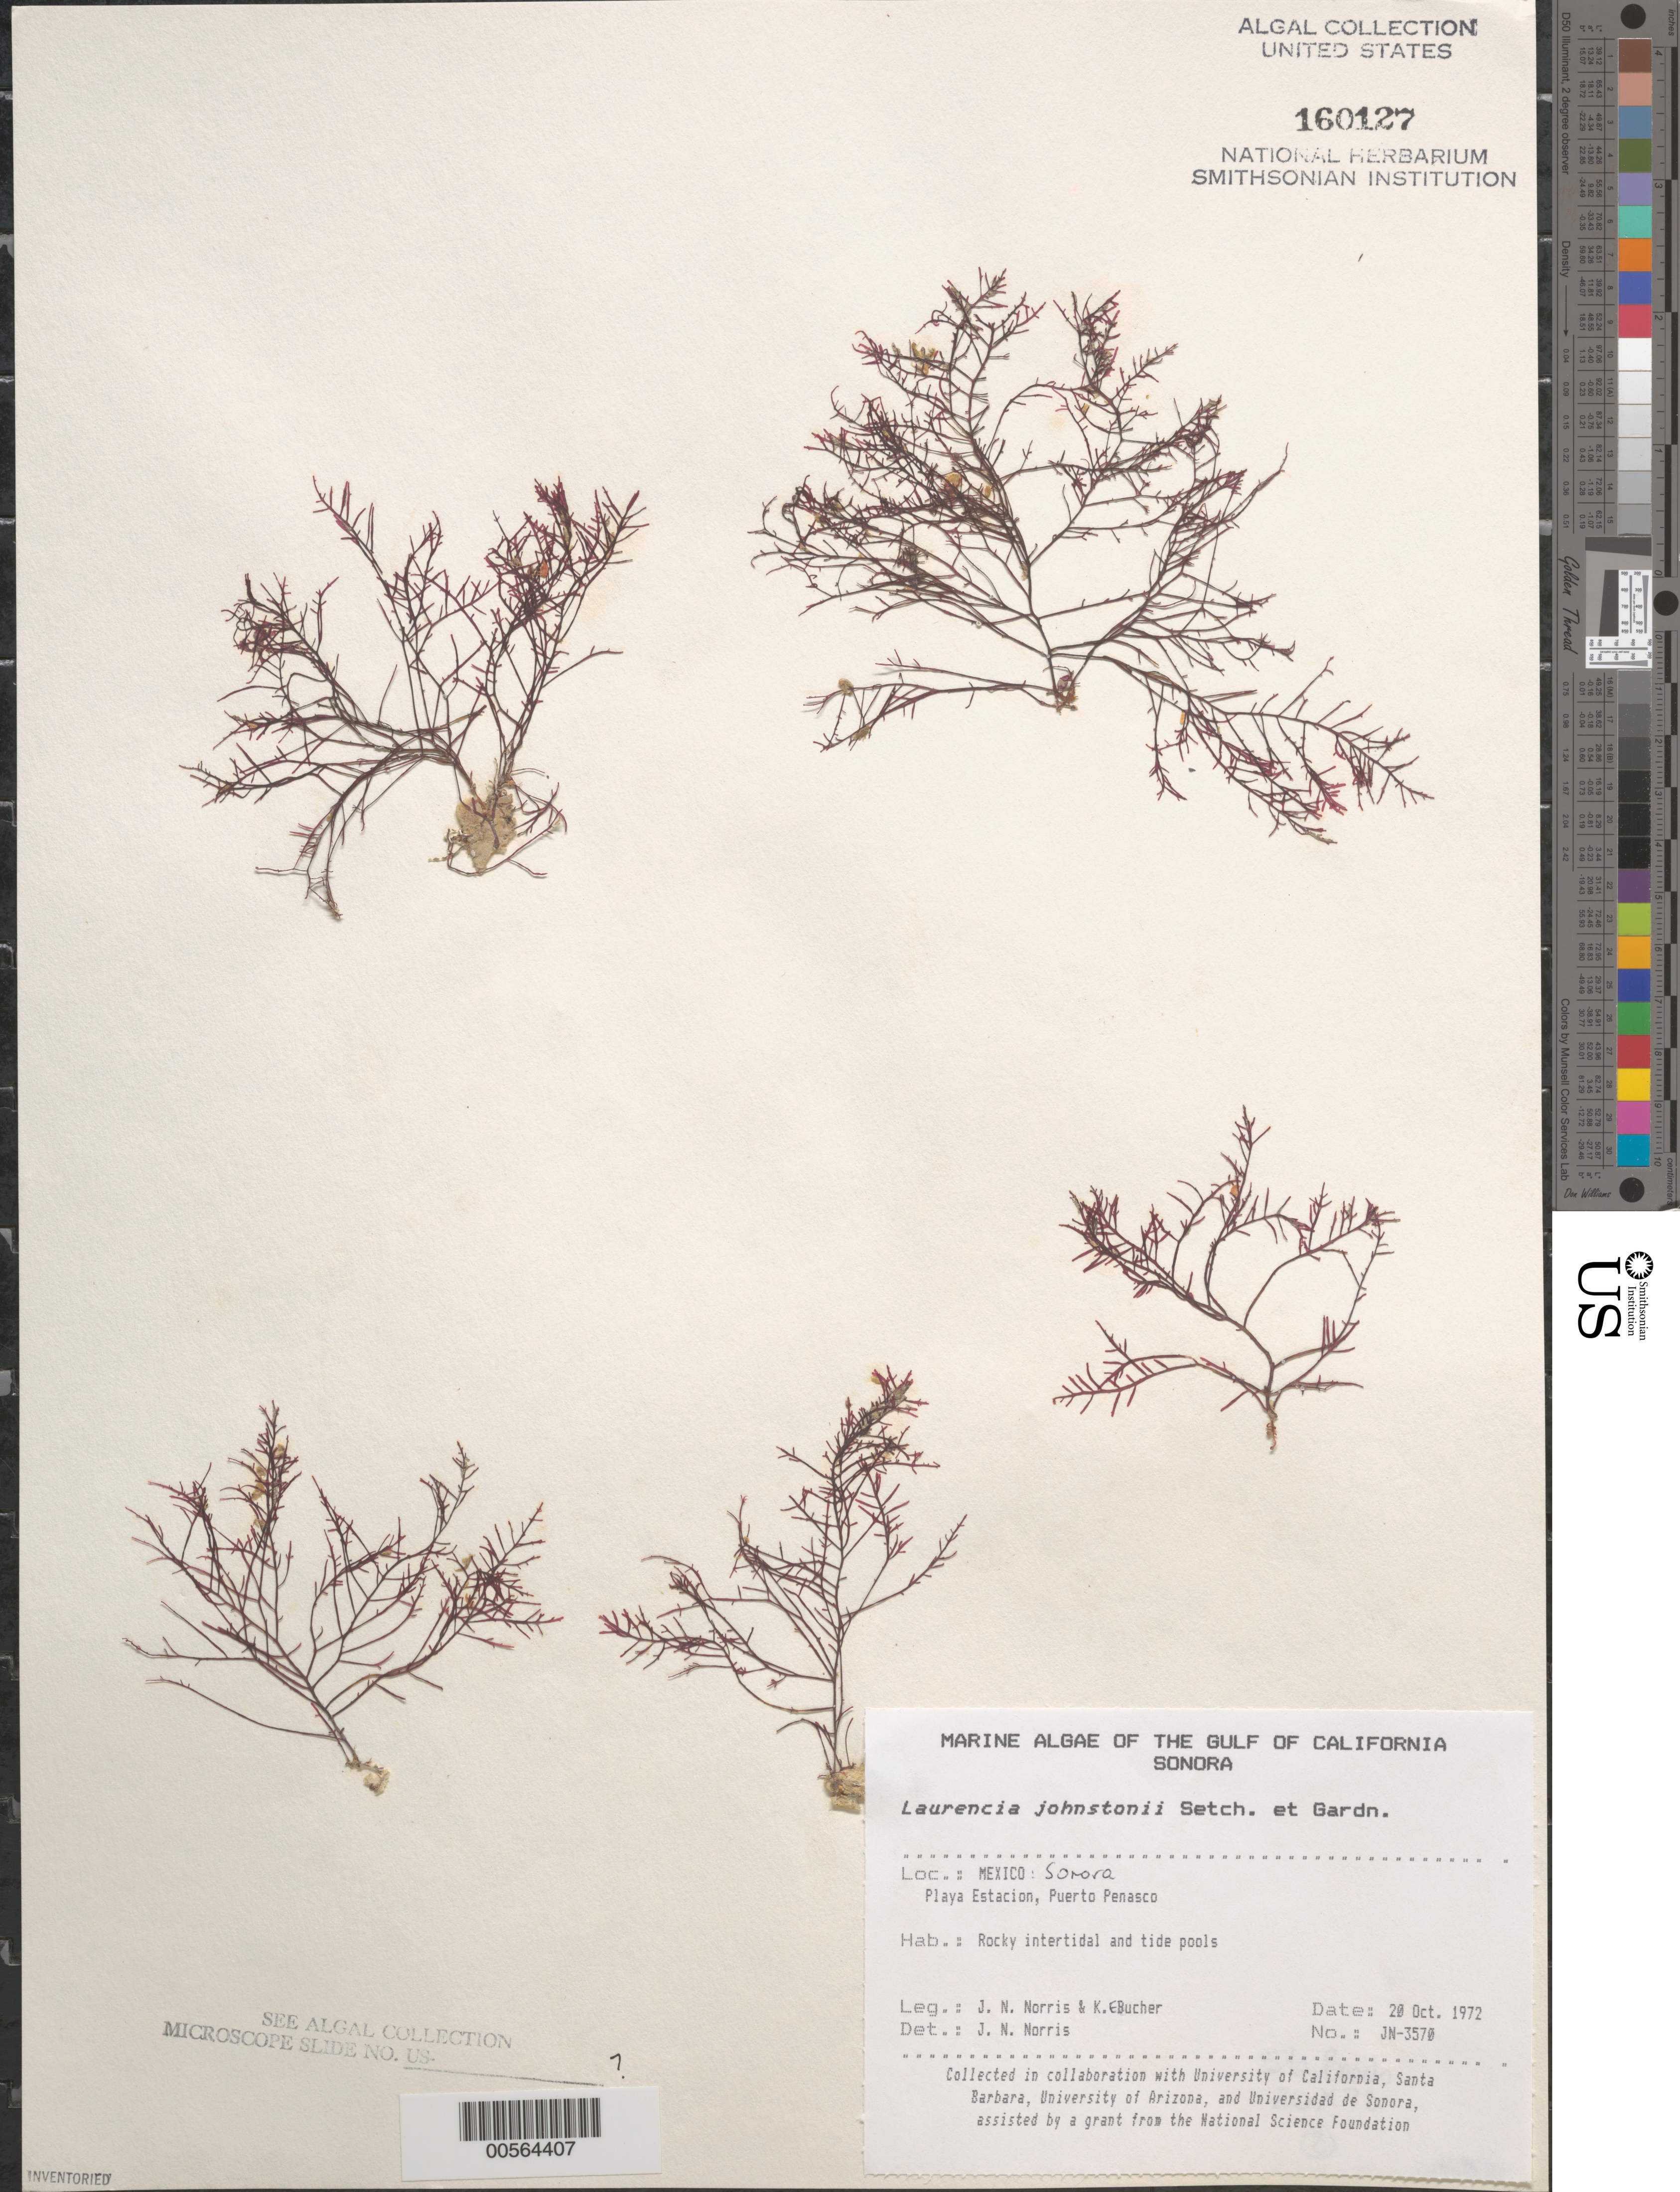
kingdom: Plantae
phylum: Rhodophyta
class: Florideophyceae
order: Ceramiales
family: Rhodomelaceae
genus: Laurencia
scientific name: Laurencia johnstonii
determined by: Norris, James N.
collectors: J. N. Norris & K. E. Bucher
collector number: JN-3570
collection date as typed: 20 Oct 1972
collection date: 1972-10-20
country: Mexico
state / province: Sonora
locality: Playa Estacion, Puerto Penasco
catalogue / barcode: US 160127